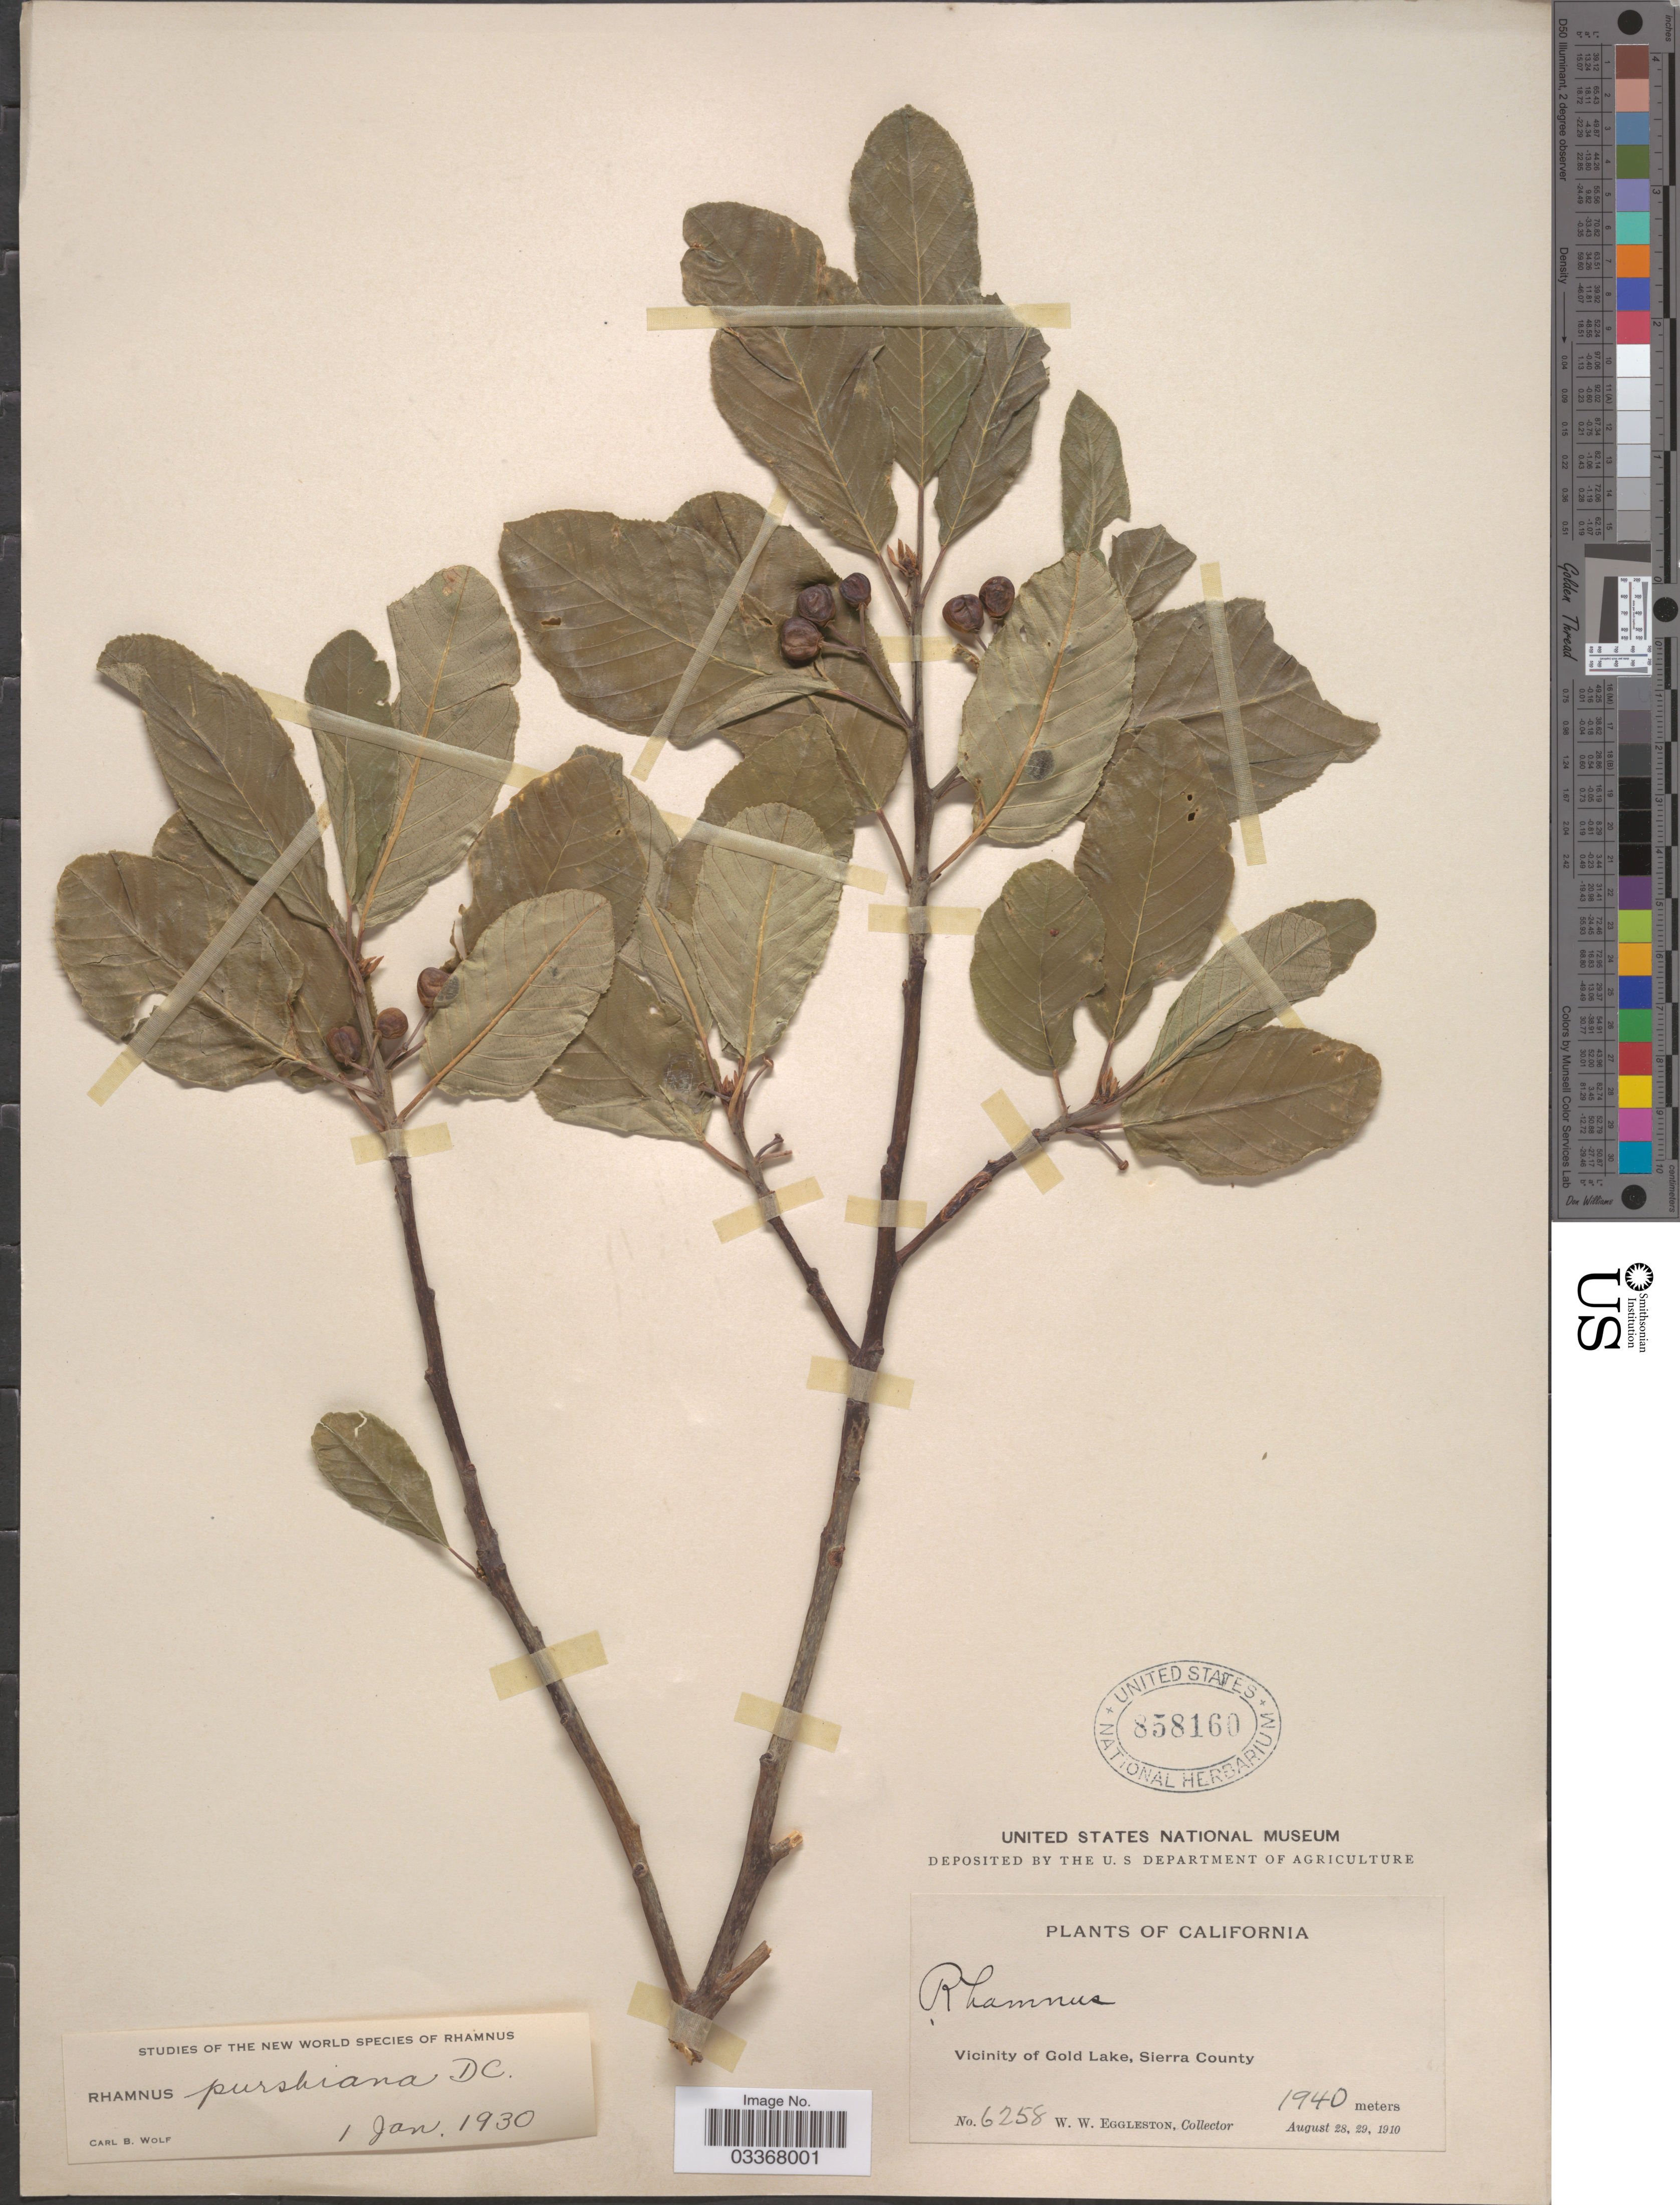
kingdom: Plantae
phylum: Tracheophyta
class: Magnoliopsida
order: Rosales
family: Rhamnaceae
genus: Frangula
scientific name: Frangula purshiana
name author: (DC.) A. Gray ex J.G. Cooper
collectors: W. W. Eggleston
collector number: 6258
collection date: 1910-08-28/1910-08-29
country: United States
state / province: California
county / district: Sierra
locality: Vicinity of Gold Lake, Sierra County.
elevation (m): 1940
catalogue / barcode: US 858160